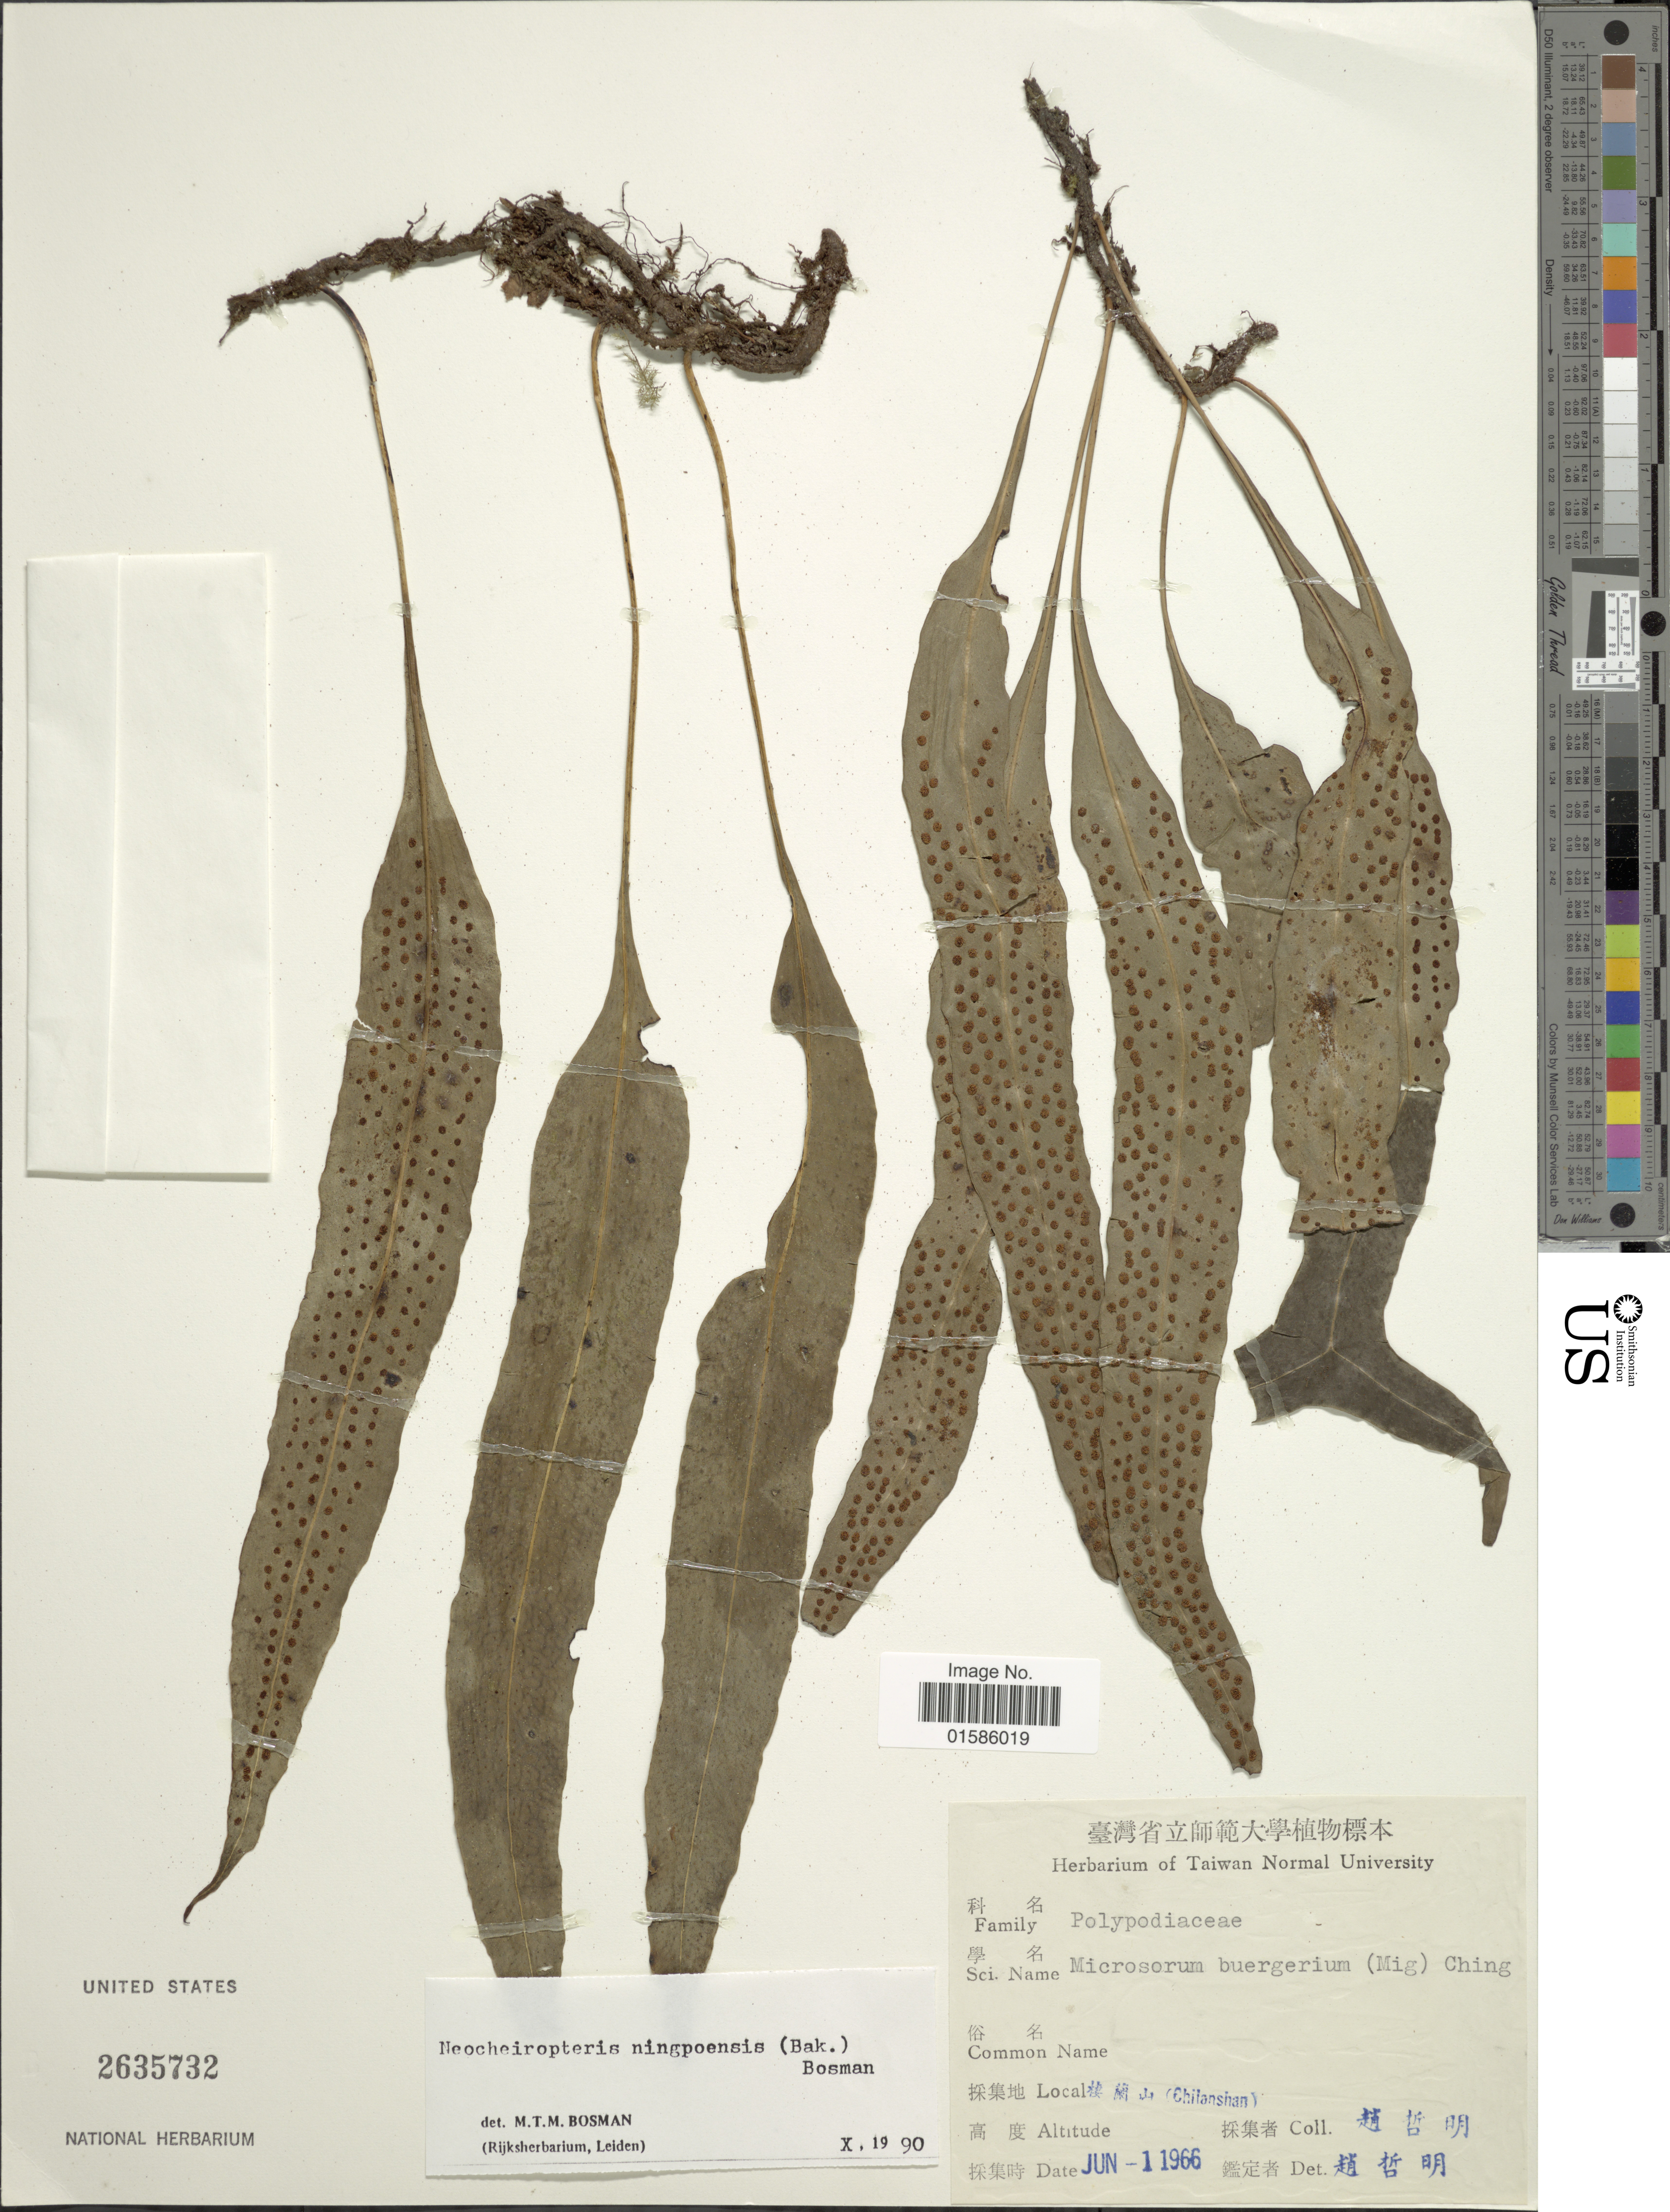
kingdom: Plantae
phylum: Tracheophyta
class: Polypodiopsida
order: Polypodiales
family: Polypodiaceae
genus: Microsorum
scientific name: Microsorum ningpoensis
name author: (Baker)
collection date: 1966-01-01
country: Taiwan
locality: X (Chilanshan)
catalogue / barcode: US 2635732